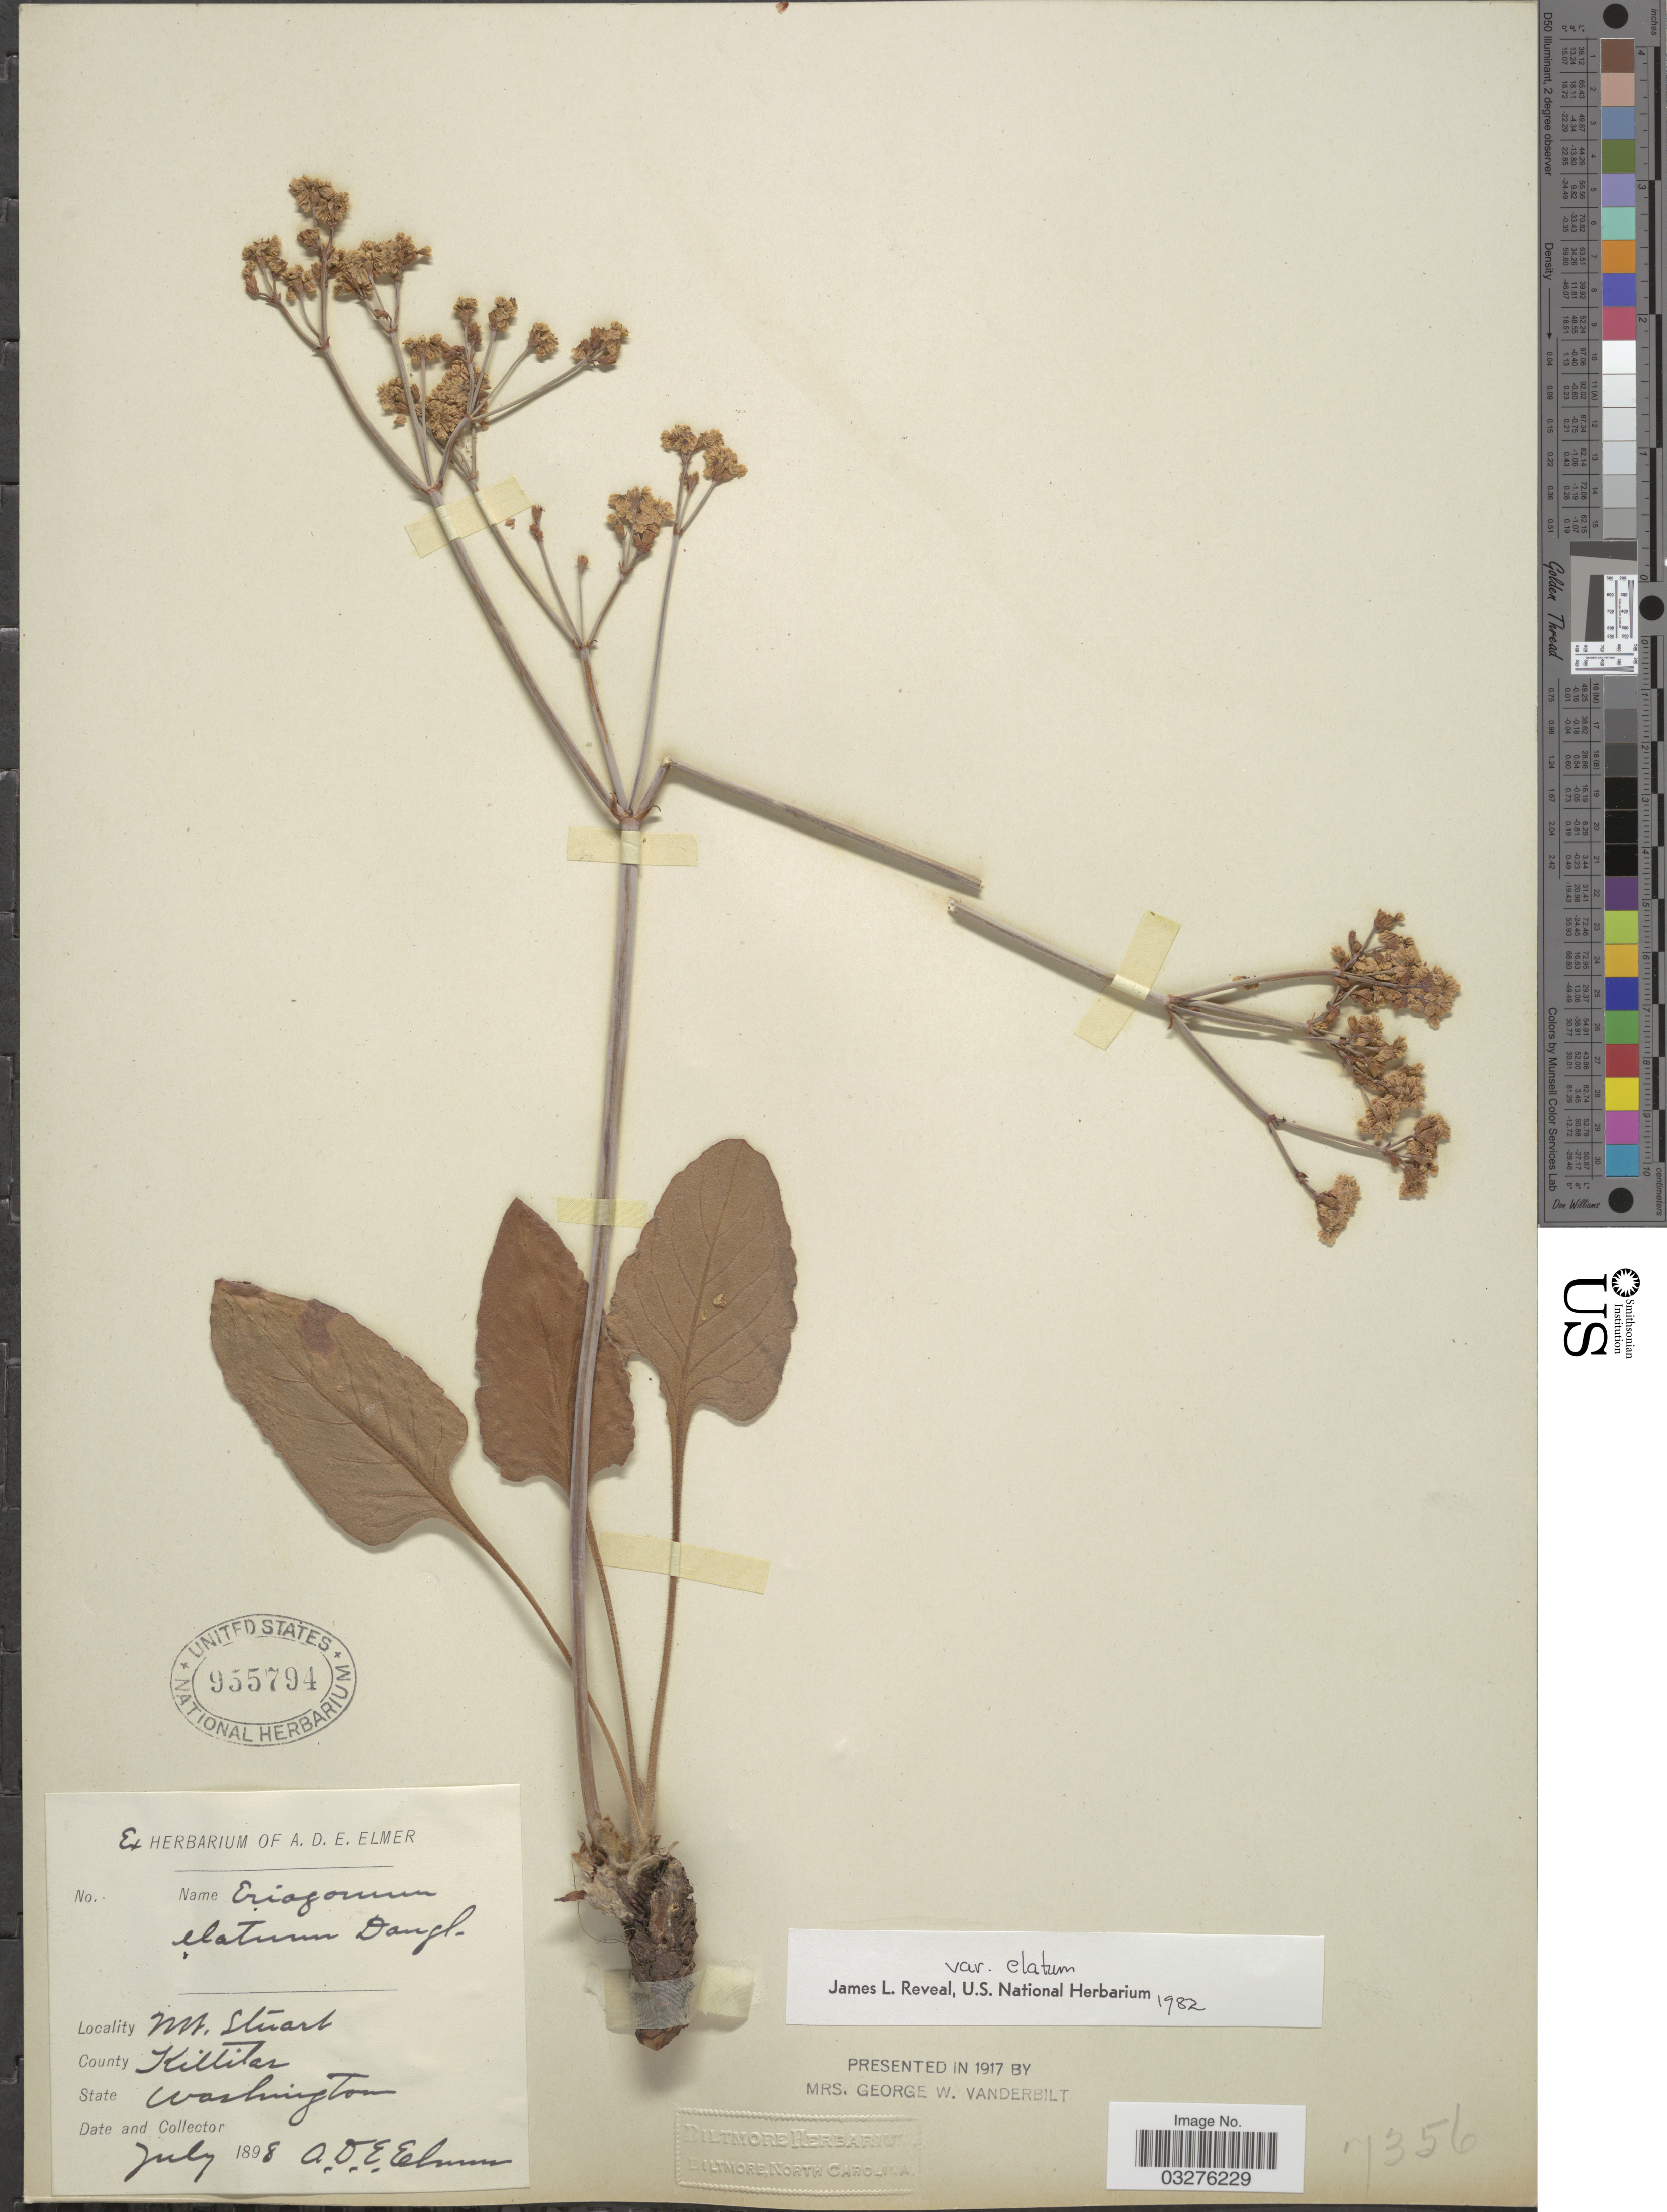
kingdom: Plantae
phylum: Tracheophyta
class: Magnoliopsida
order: Caryophyllales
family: Polygonaceae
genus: Eriogonum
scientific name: Eriogonum elatum var. elatum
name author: Douglas ex Benth.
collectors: A. D. E. Elmer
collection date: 1898-07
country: United States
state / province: Washington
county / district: Kittitas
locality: Mt. Stuart, County Kittitas.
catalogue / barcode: US 955794